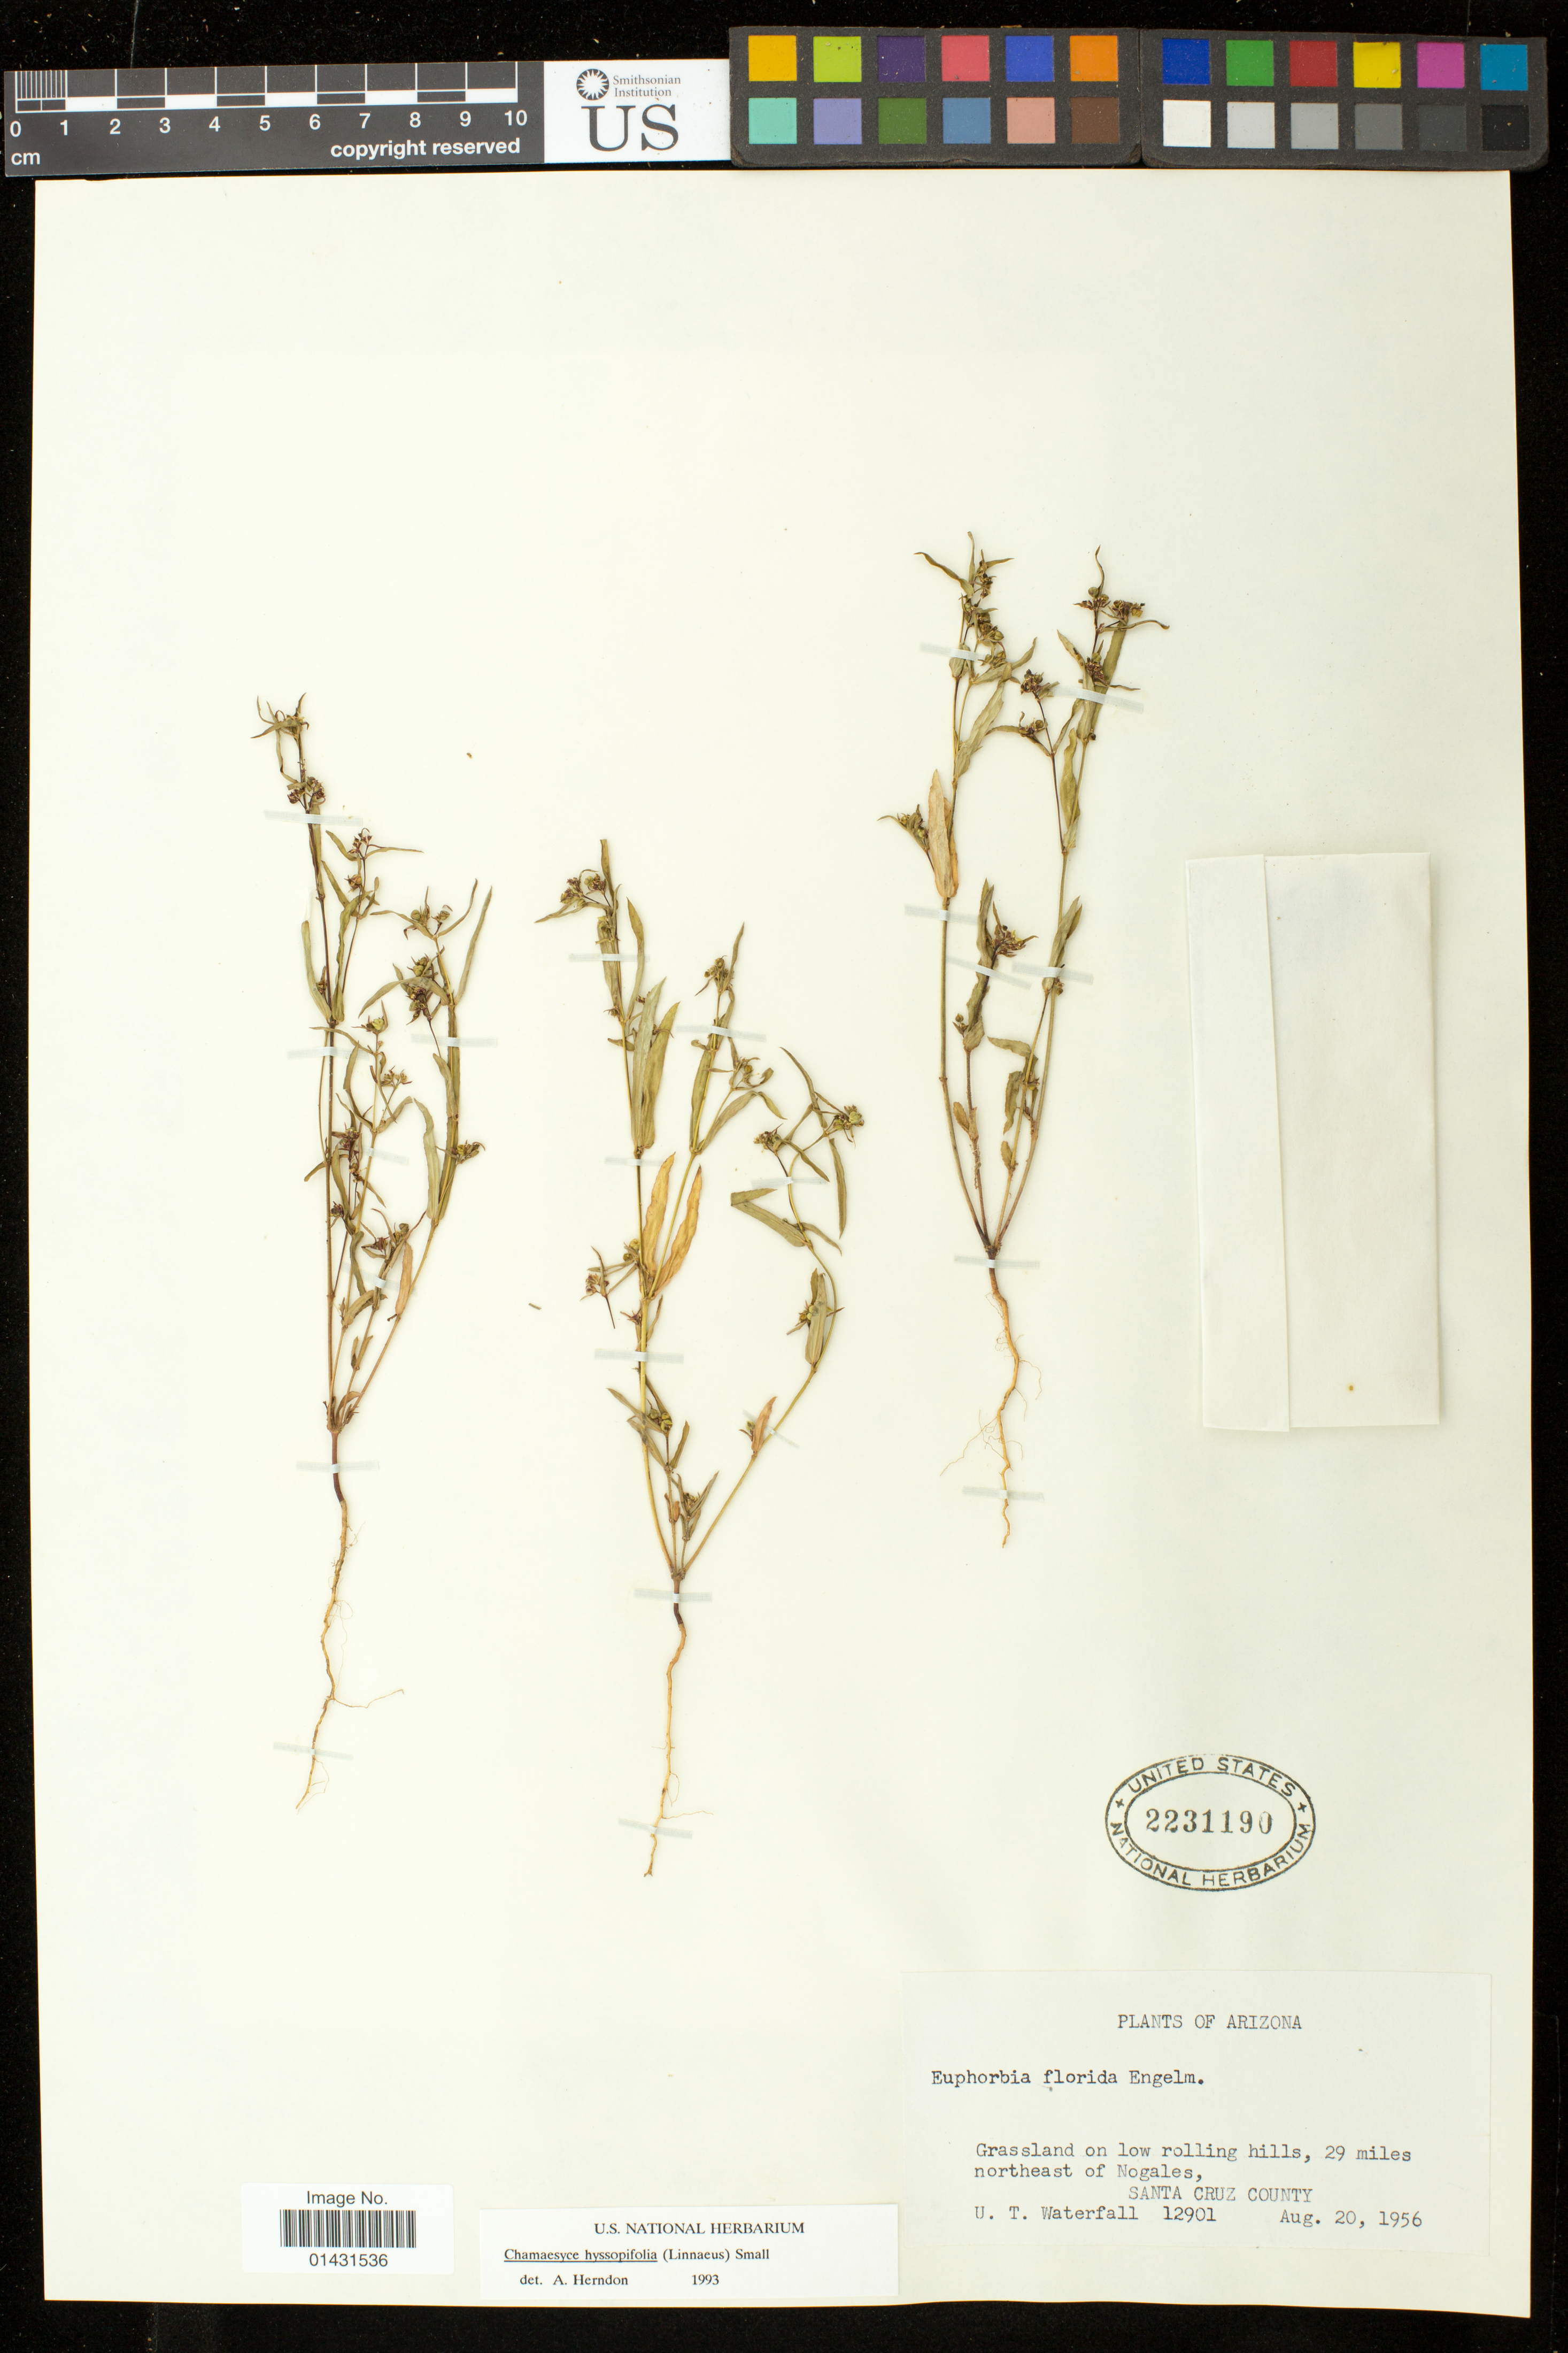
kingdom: Plantae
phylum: Tracheophyta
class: Magnoliopsida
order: Malpighiales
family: Euphorbiaceae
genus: Euphorbia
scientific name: Euphorbia hyssopifolia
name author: L.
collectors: U. T. Waterfall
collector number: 12901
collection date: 1956-08-20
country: United States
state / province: Arizona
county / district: Santa Cruz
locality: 29 miles northeast of Nogales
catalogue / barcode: US 2231190